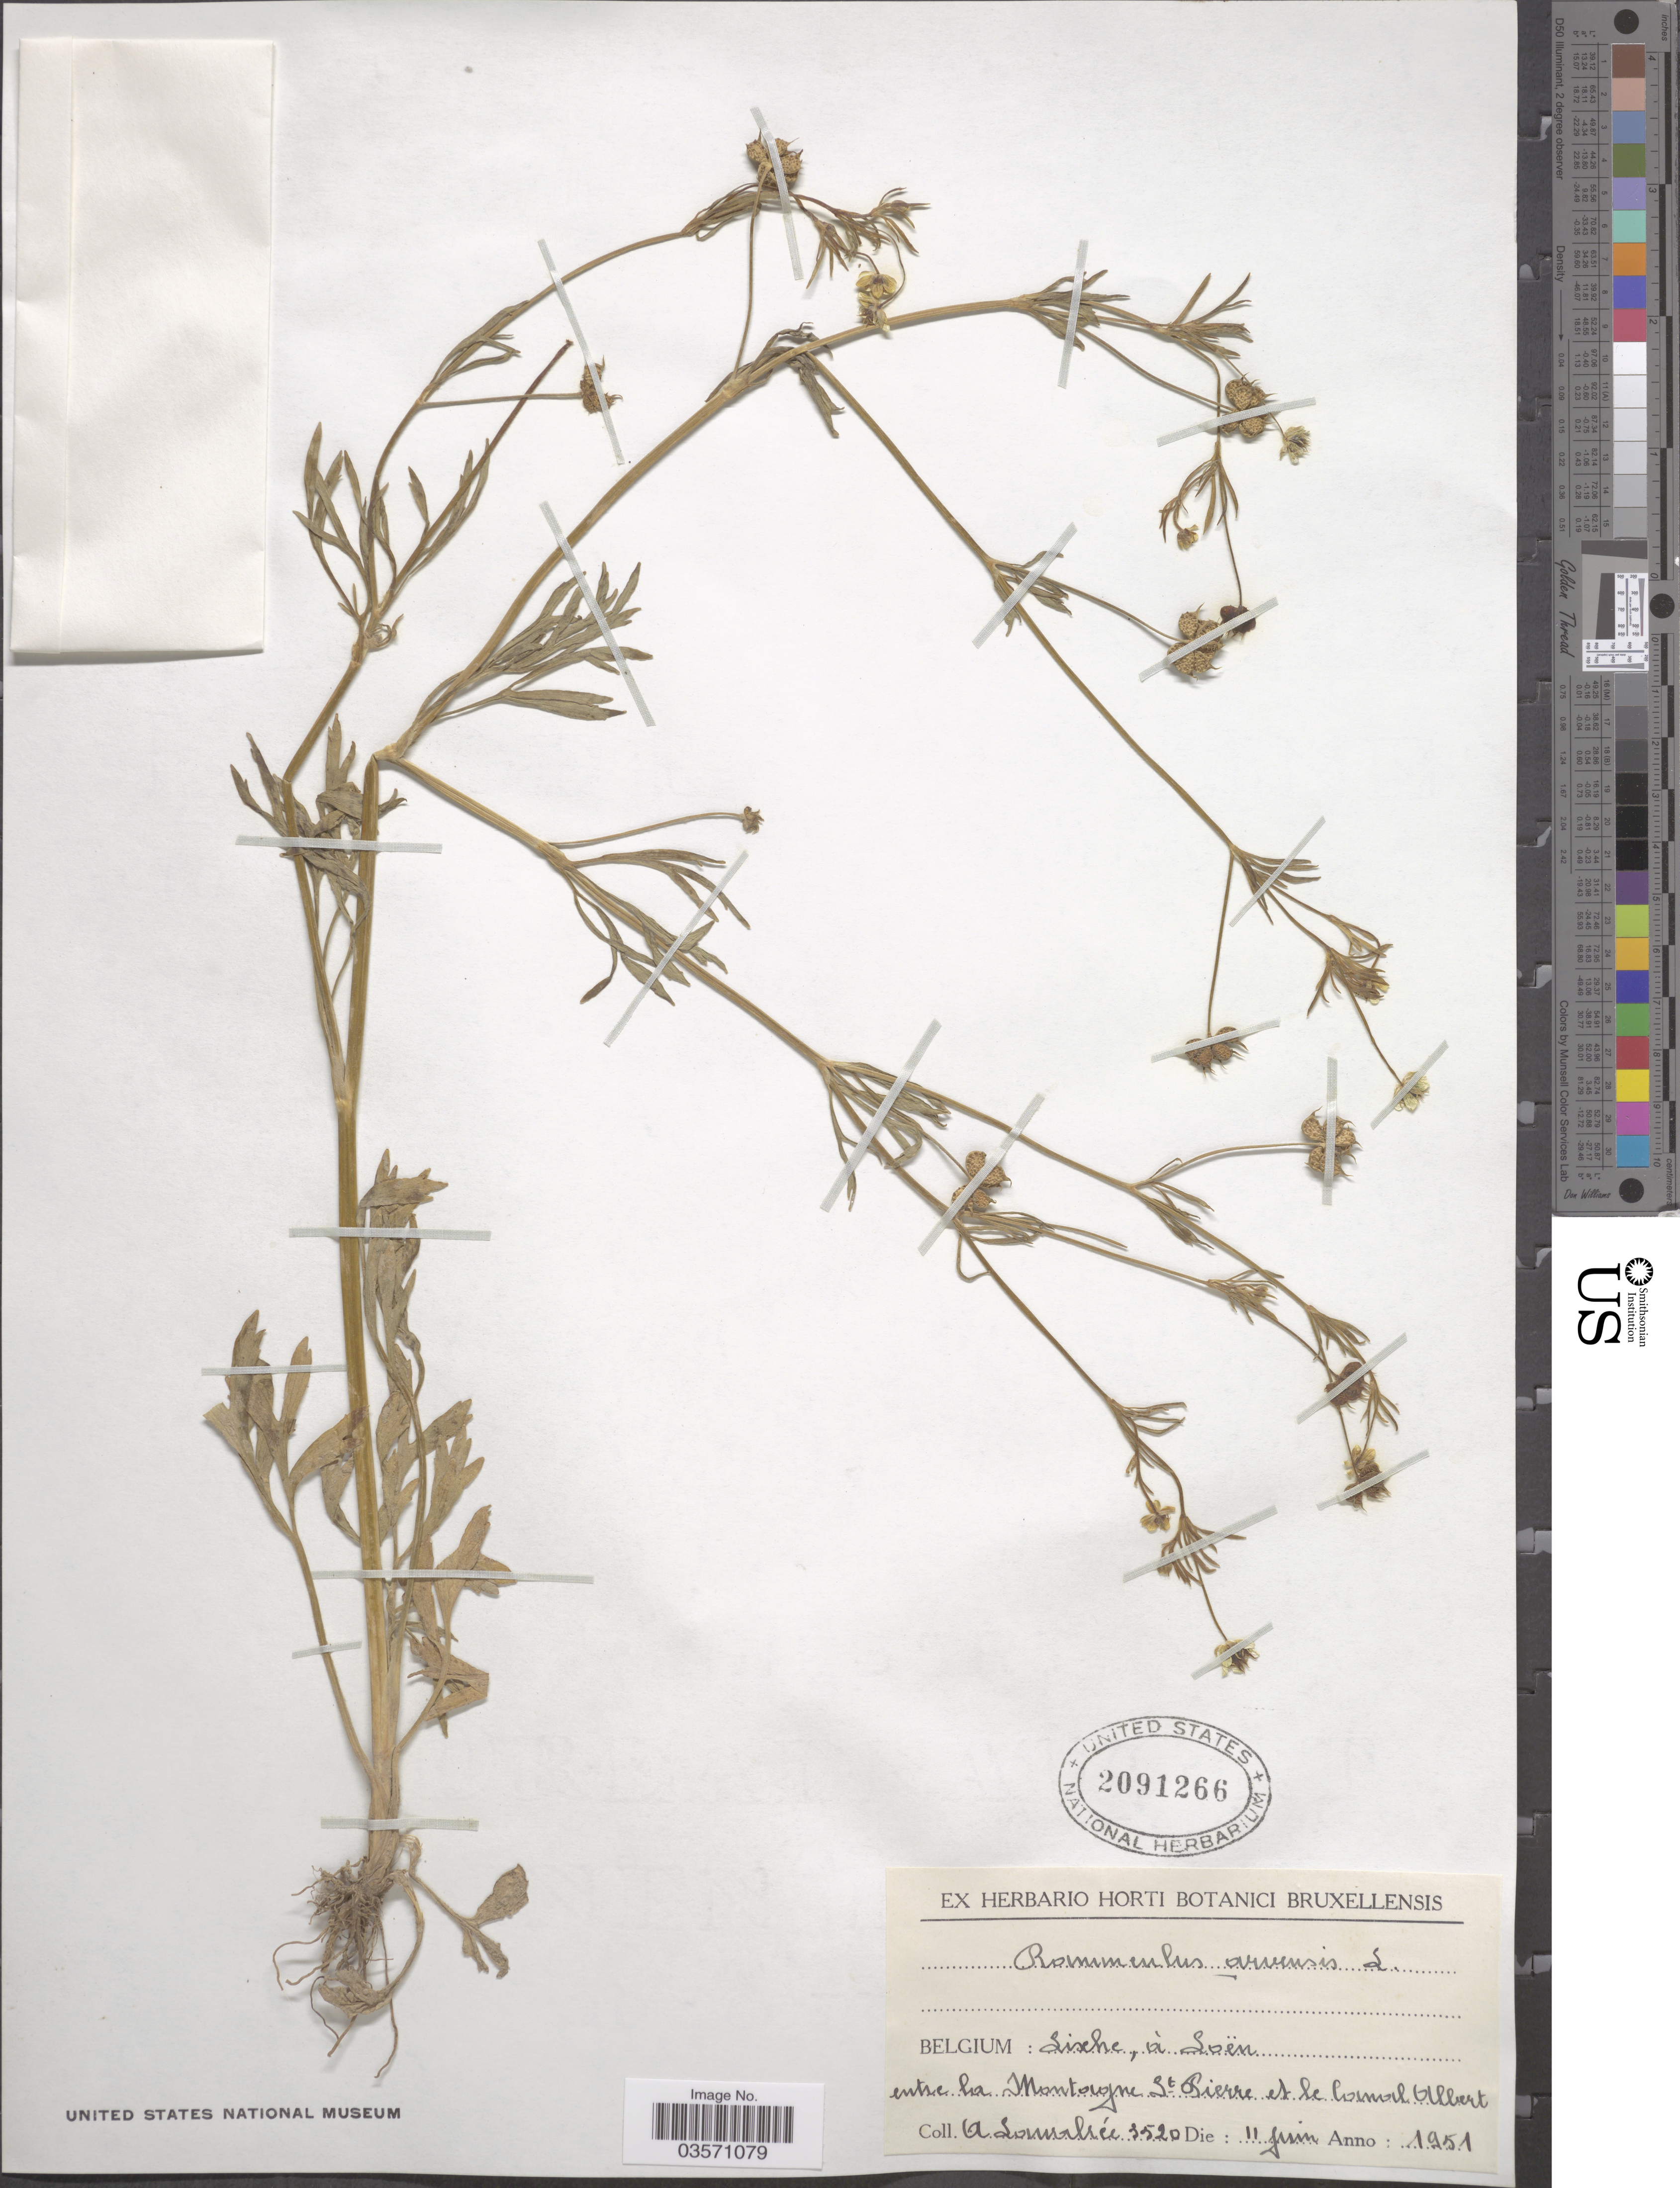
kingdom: Plantae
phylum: Tracheophyta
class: Magnoliopsida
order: Ranunculales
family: Ranunculaceae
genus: Ranunculus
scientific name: Ranunculus arvensis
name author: L.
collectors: A. G. Lawalrée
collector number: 3520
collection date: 1951-06-11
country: Belgium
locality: Lische, á Loën, entre Montagne St Pierre et le Comal Albert.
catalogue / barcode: US 2091266